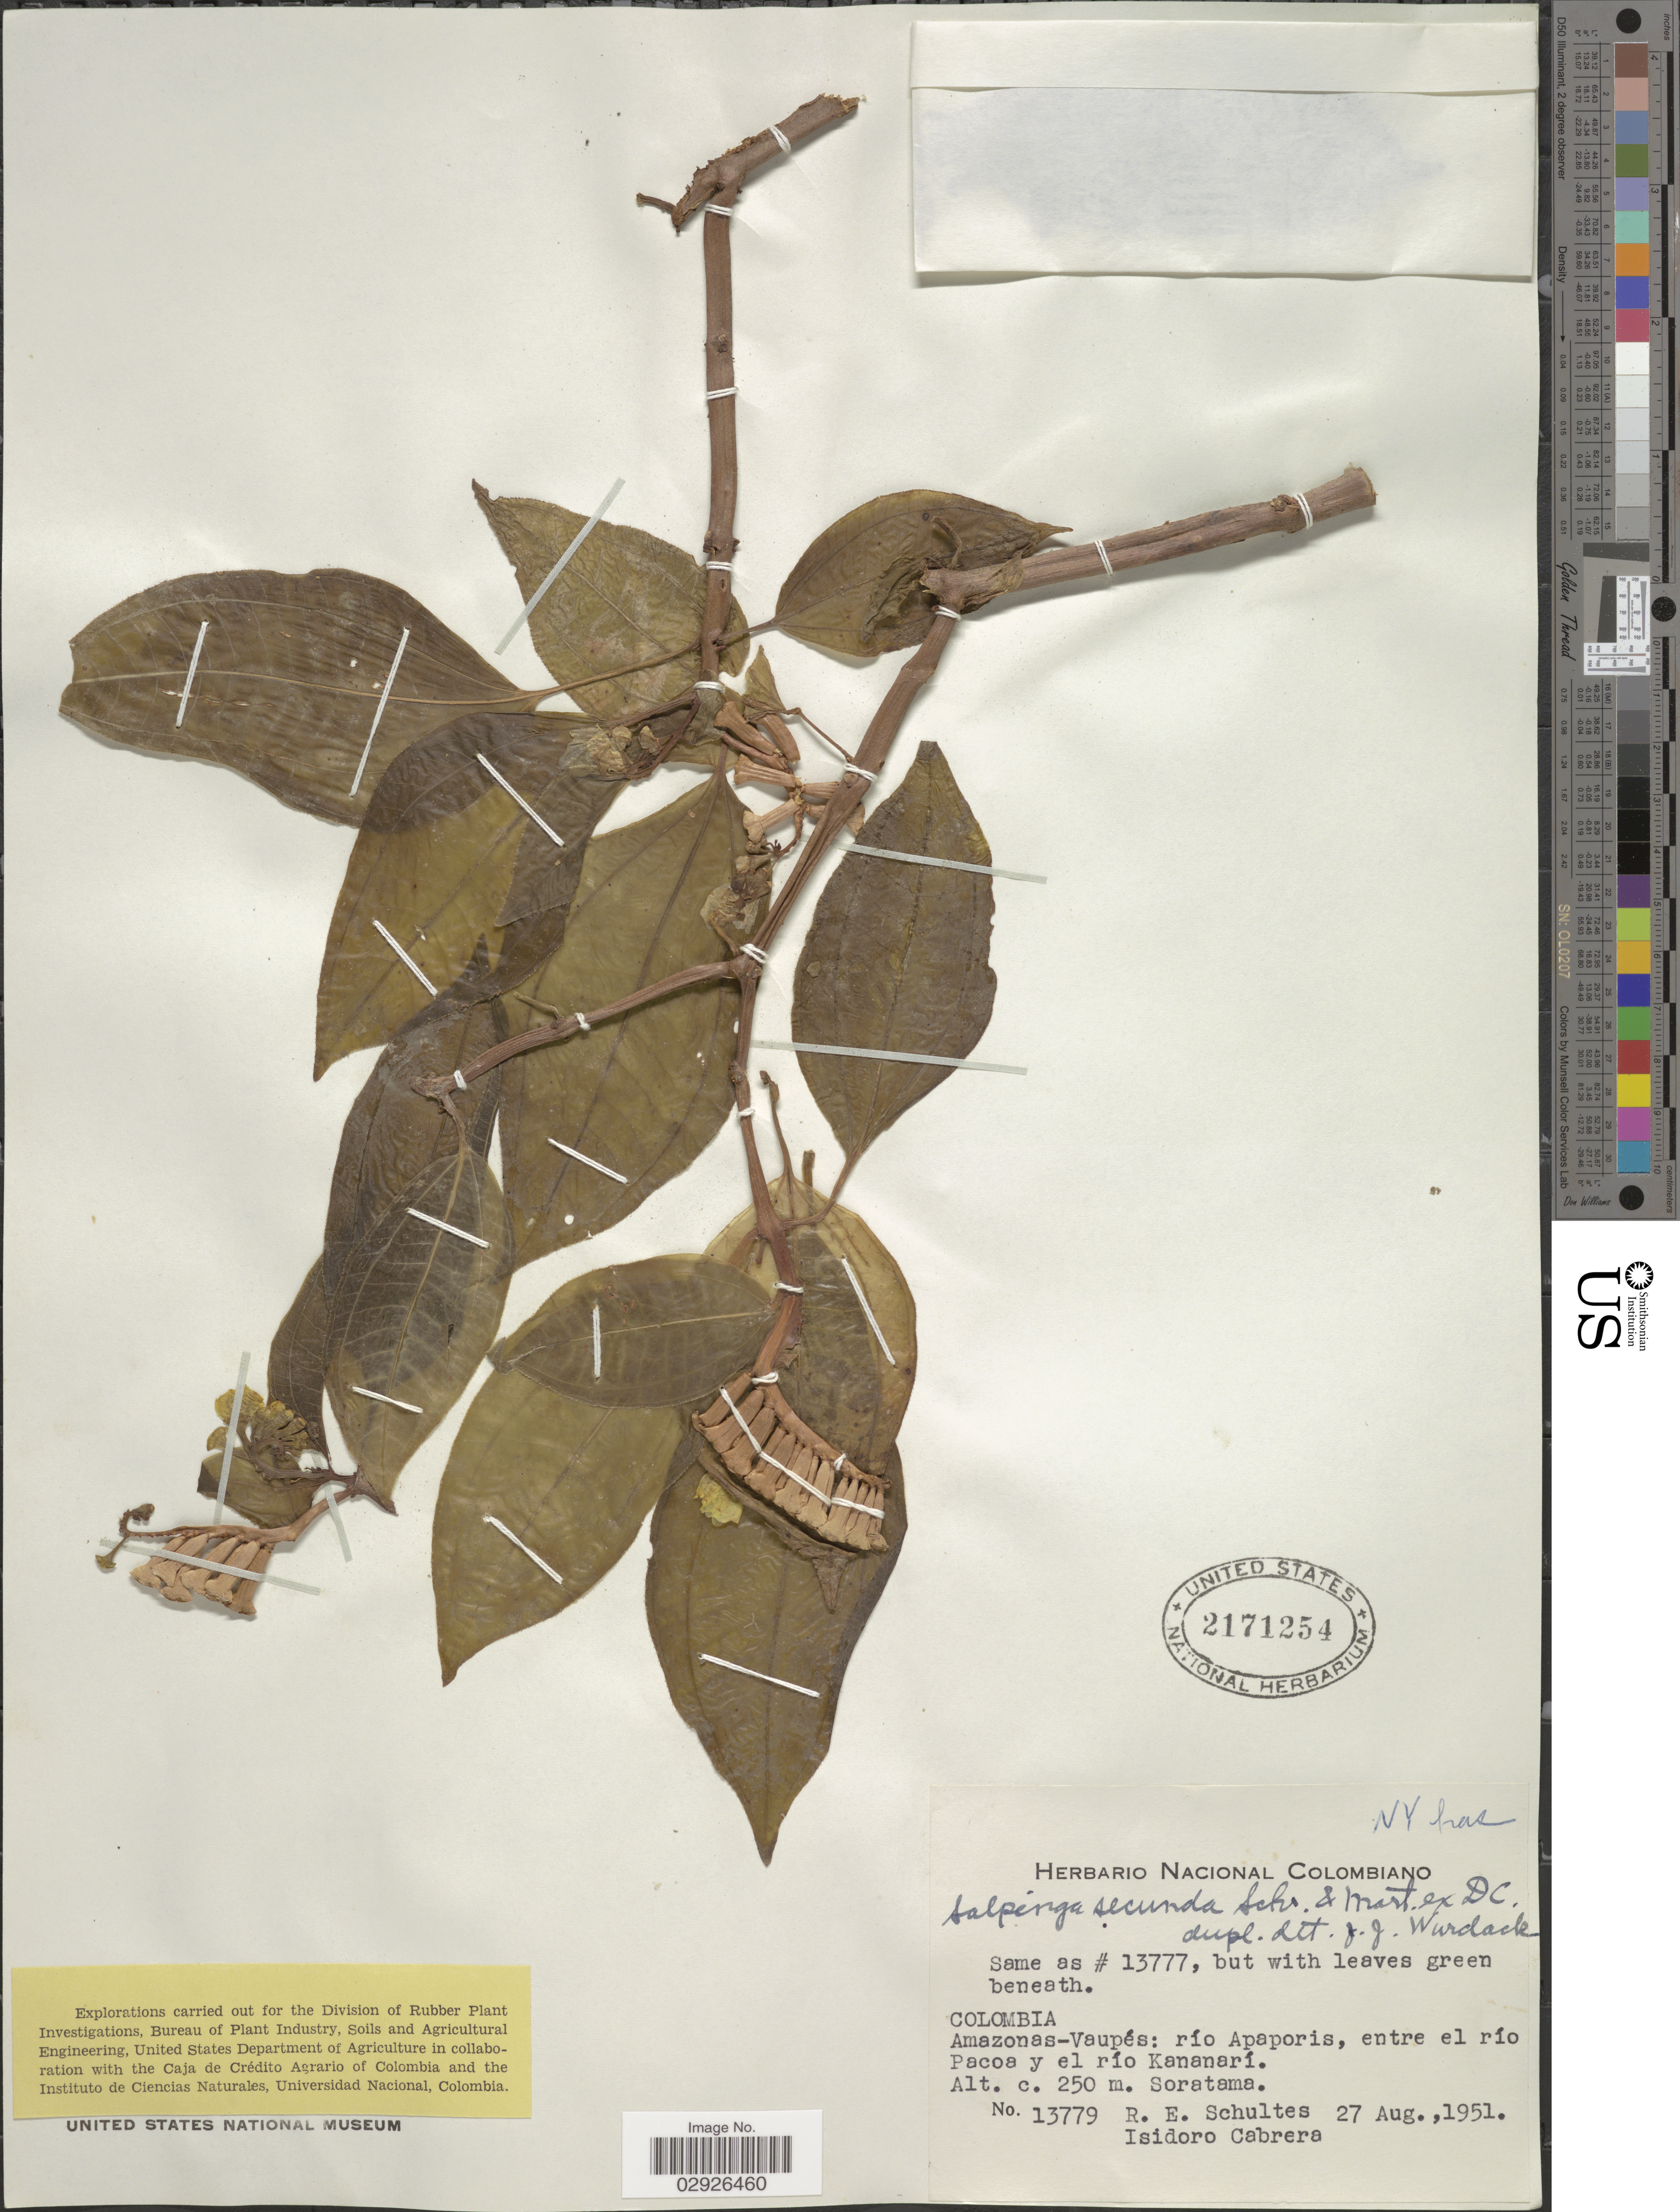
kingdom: Plantae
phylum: Tracheophyta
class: Magnoliopsida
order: Myrtales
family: Melastomataceae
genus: Salpinga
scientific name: Salpinga secunda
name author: Schrank & Mart. ex DC.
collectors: R. E. Schultes & I. Cabrera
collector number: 13779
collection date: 1951-08-27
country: Colombia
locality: Amazonas-Vaupés. Río Apaporis: entre el Río Pacoa y el río Kananarí. Soratama.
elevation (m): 250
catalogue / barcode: US 2171254